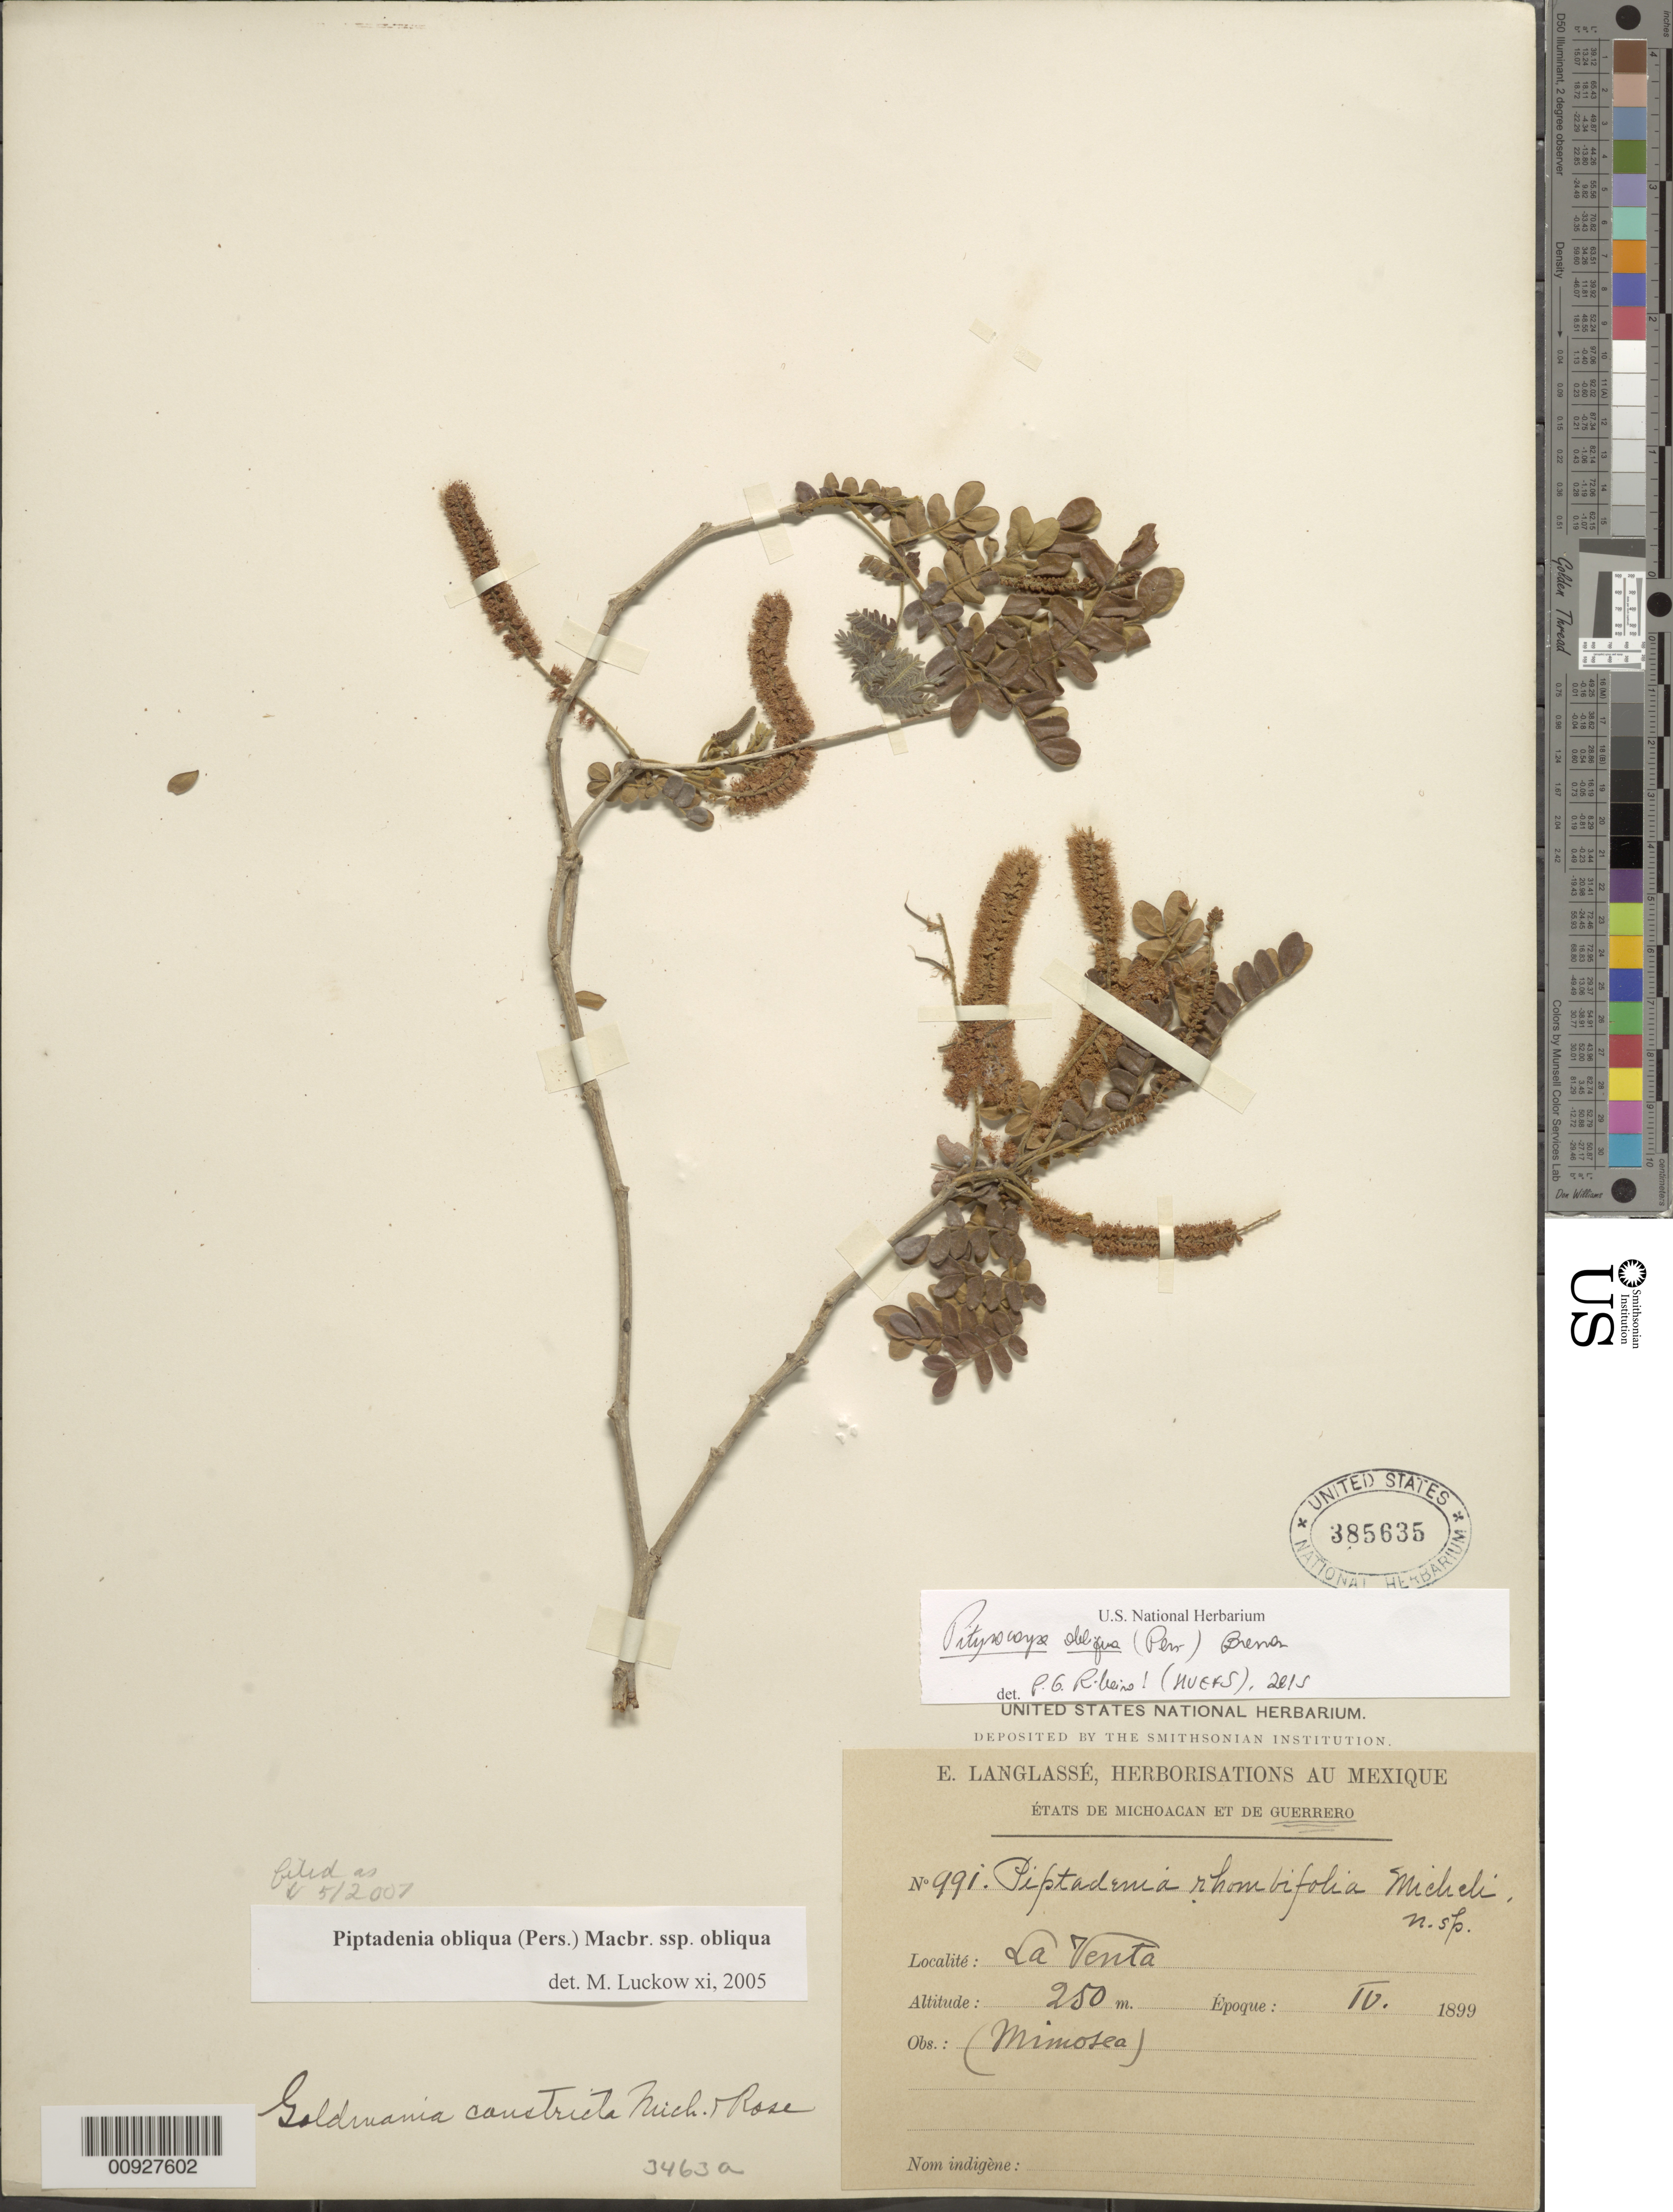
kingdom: Plantae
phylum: Tracheophyta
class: Magnoliopsida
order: Fabales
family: Fabaceae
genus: Pityrocarpa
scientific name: Pityrocarpa obliqua subsp. obliqua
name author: (Pers.) Brenan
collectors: E. Langlassé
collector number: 991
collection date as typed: Apr 1899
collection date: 1899-04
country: Mexico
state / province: Guerrero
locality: La Venta. État de Guerrero.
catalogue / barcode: US 385635